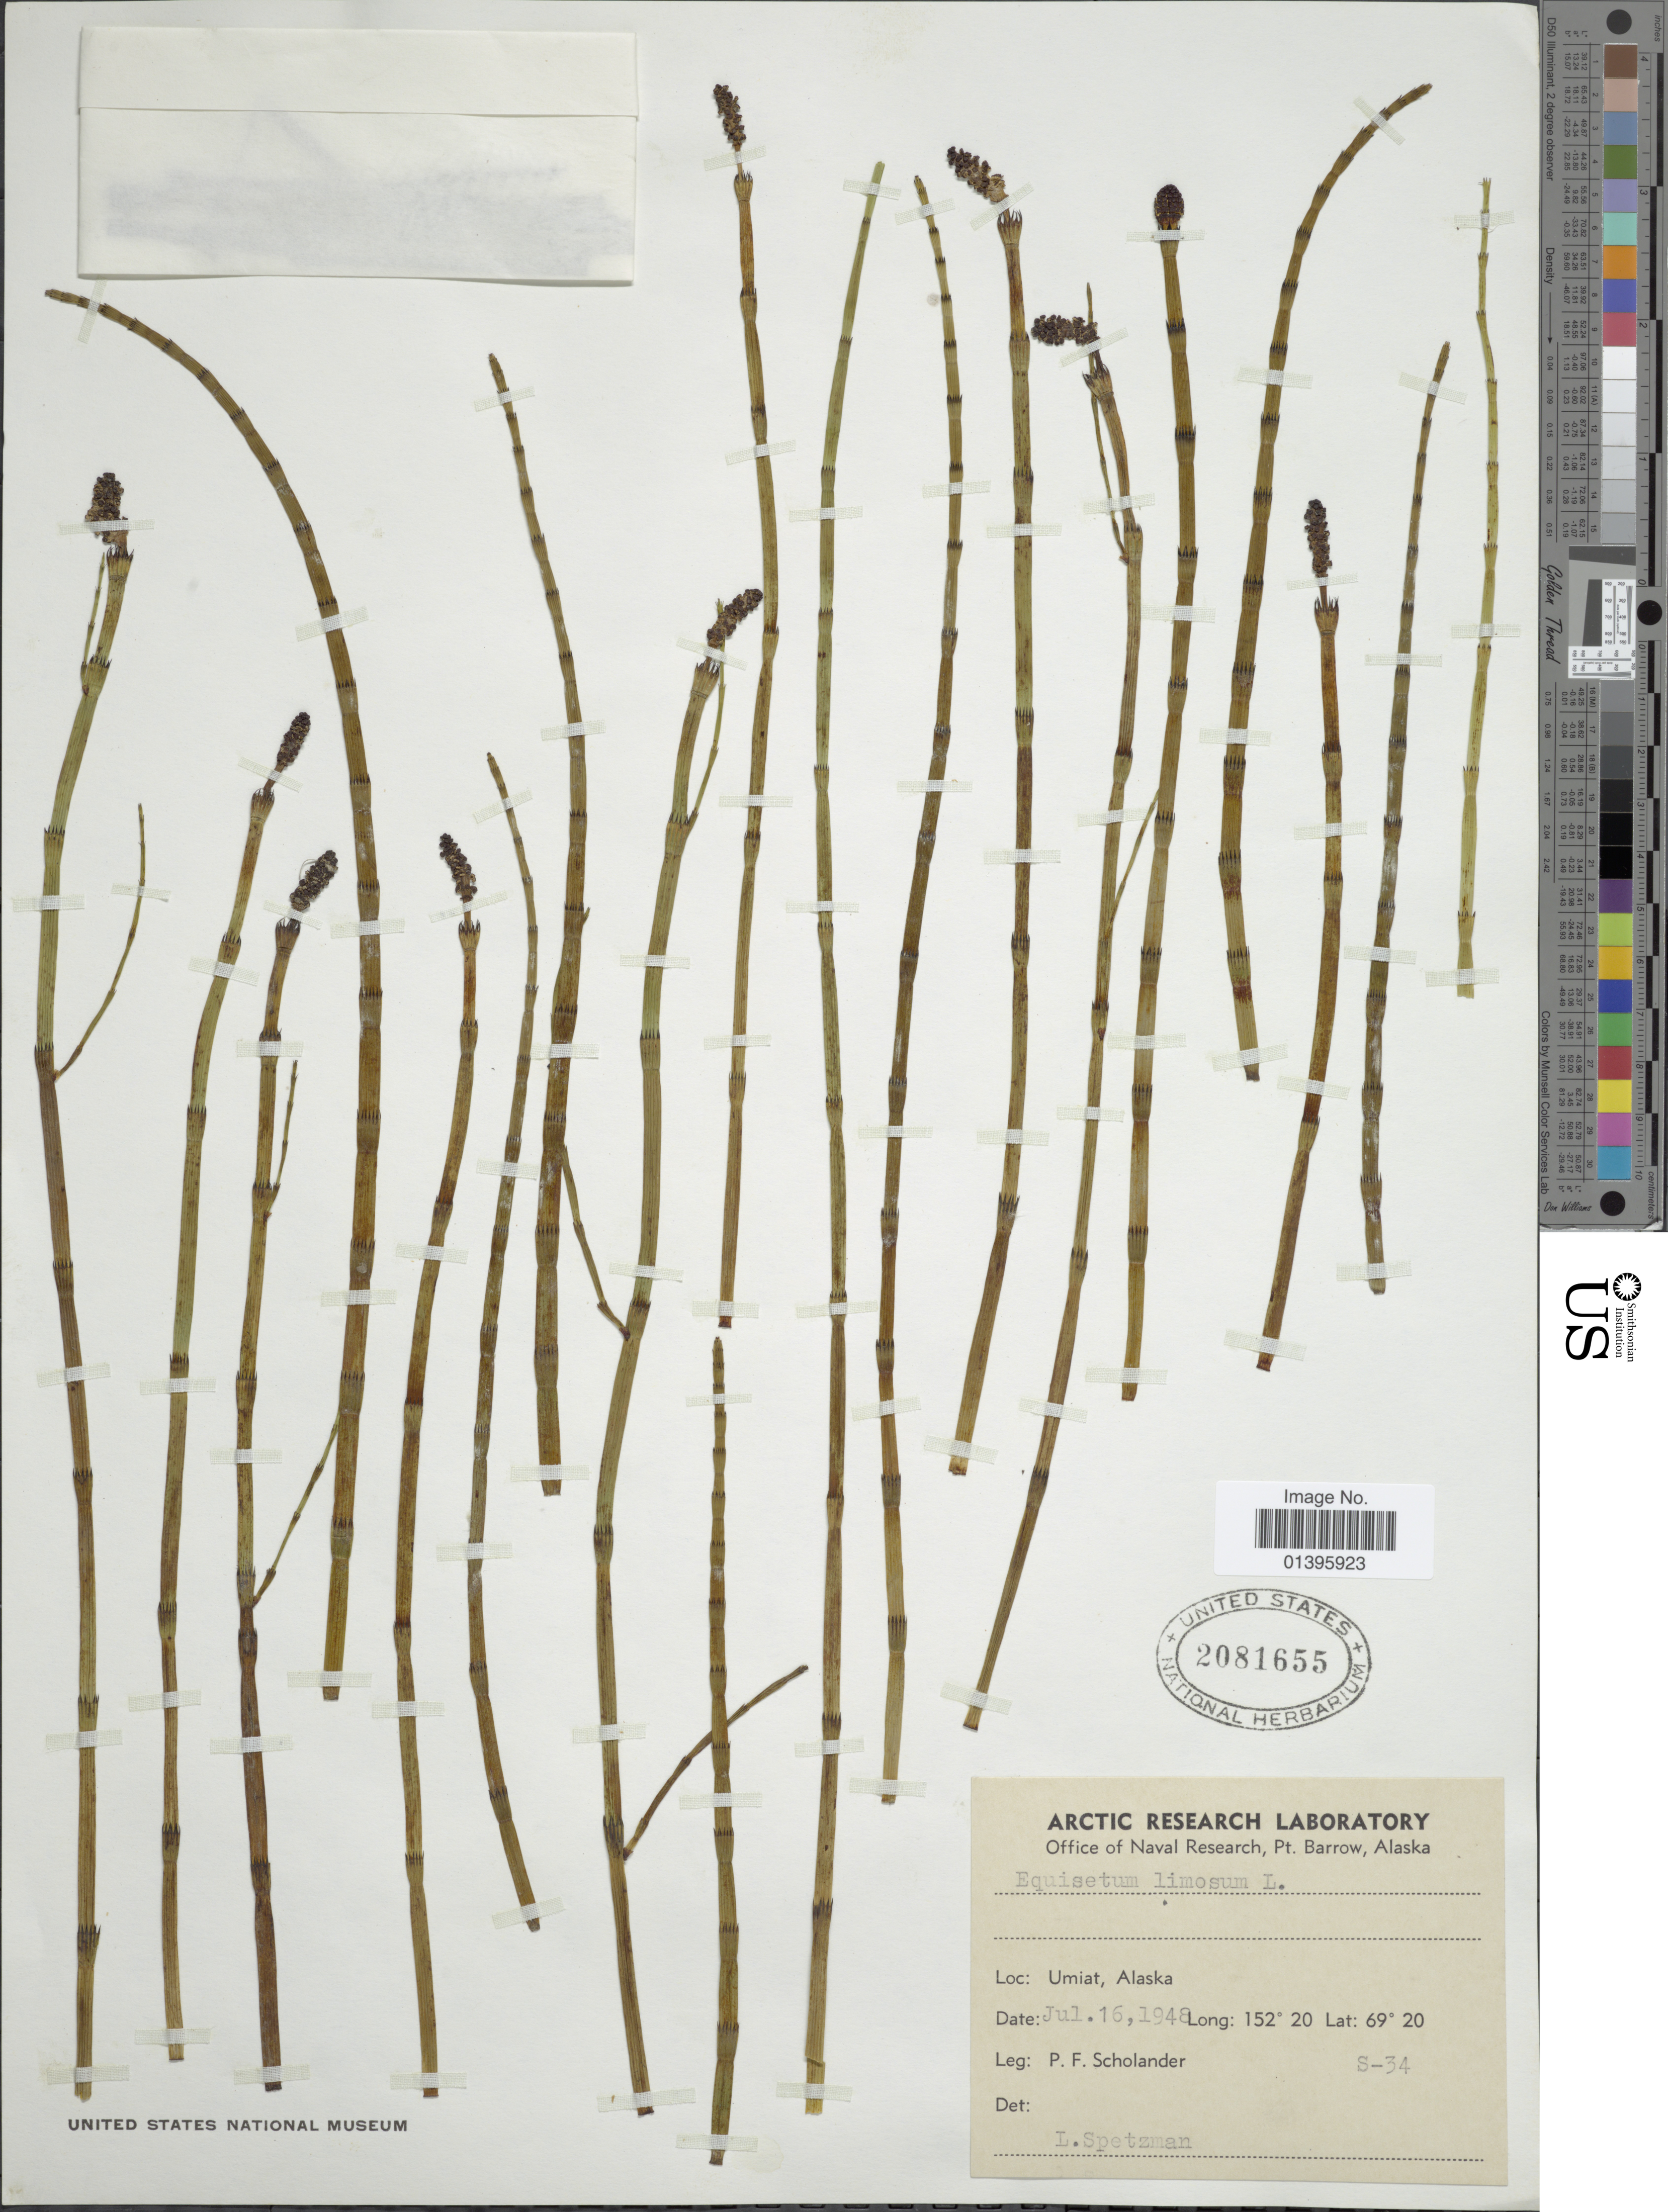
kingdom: Plantae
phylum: Tracheophyta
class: Polypodiopsida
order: Equisetales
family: Equisetaceae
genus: Equisetum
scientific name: Equisetum fluviatile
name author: L.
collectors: P. Scholander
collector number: S-34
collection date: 1948-07-16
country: United States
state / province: Alaska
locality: Office of Naval Research, Pt. Barrow. Umiat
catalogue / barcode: US 2081655